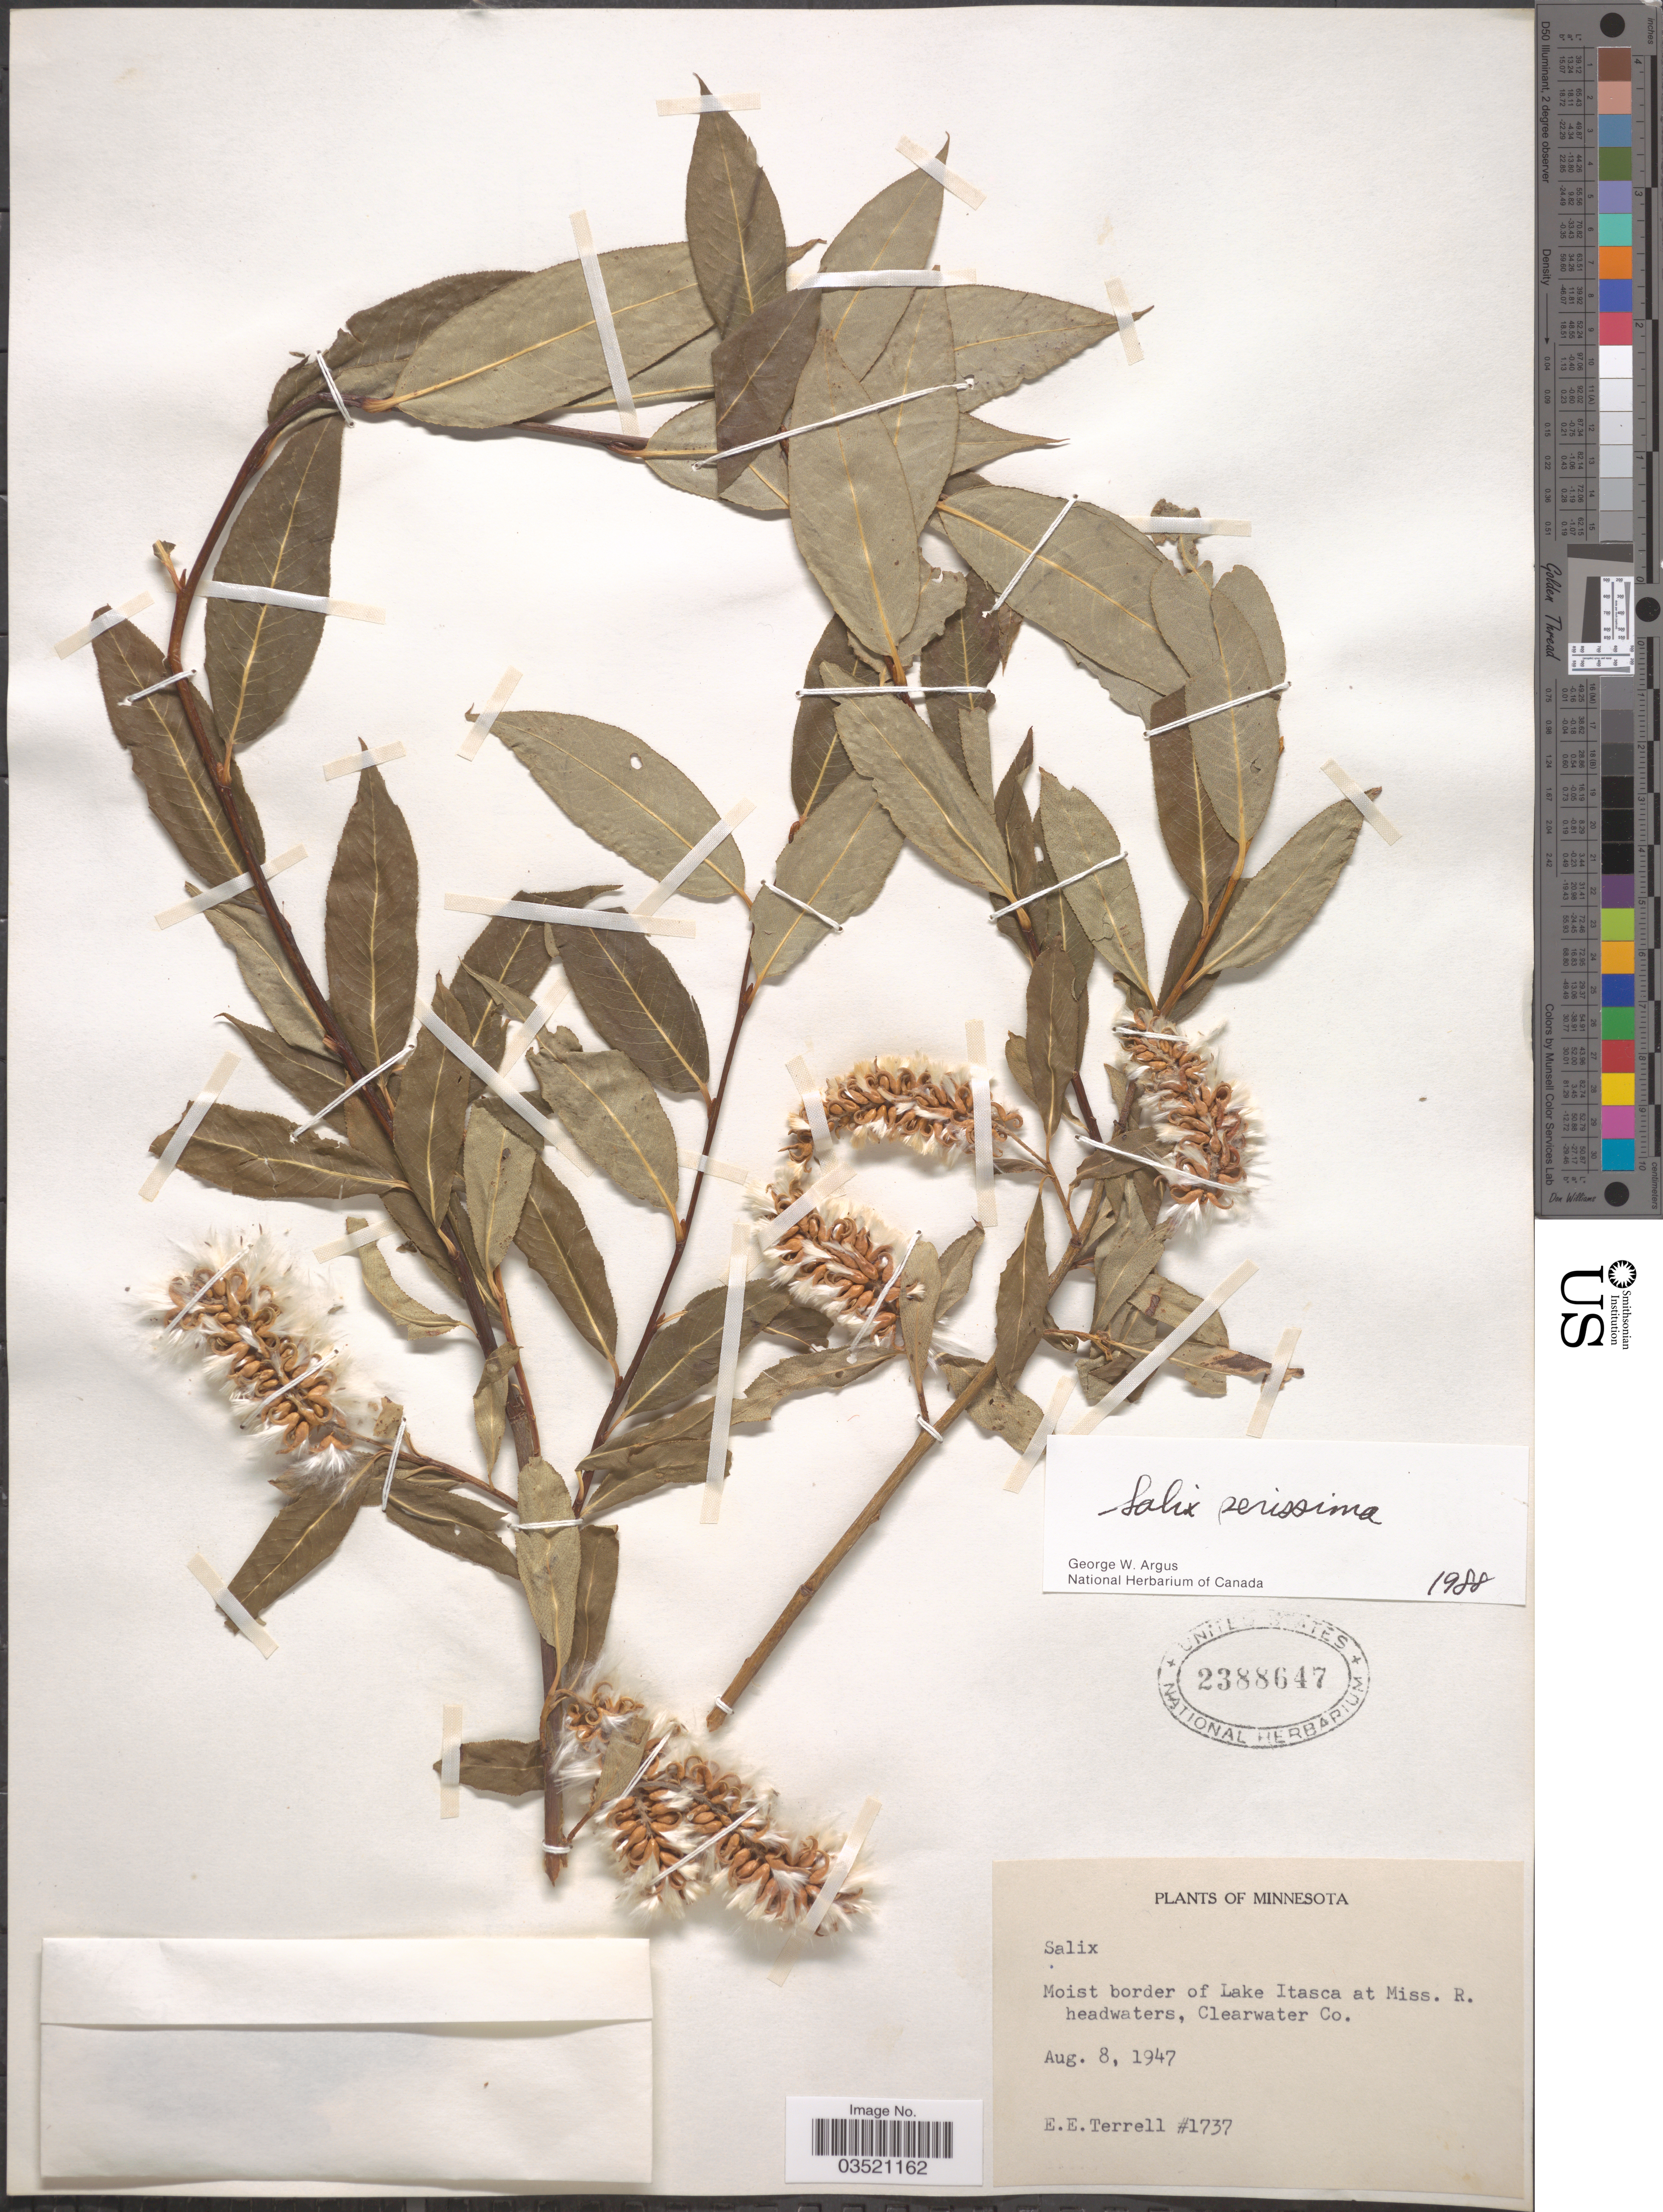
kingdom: Plantae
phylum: Tracheophyta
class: Magnoliopsida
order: Malpighiales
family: Salicaceae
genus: Salix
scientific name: Salix serissima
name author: (L.H. Bailey) Fernald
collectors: E. E. Terrell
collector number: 1737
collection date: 1947-08-08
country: United States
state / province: Minnesota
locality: Moist border of Lake Itasca at Miss. R. headwaters, Clearwater Co.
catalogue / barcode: US 2388647